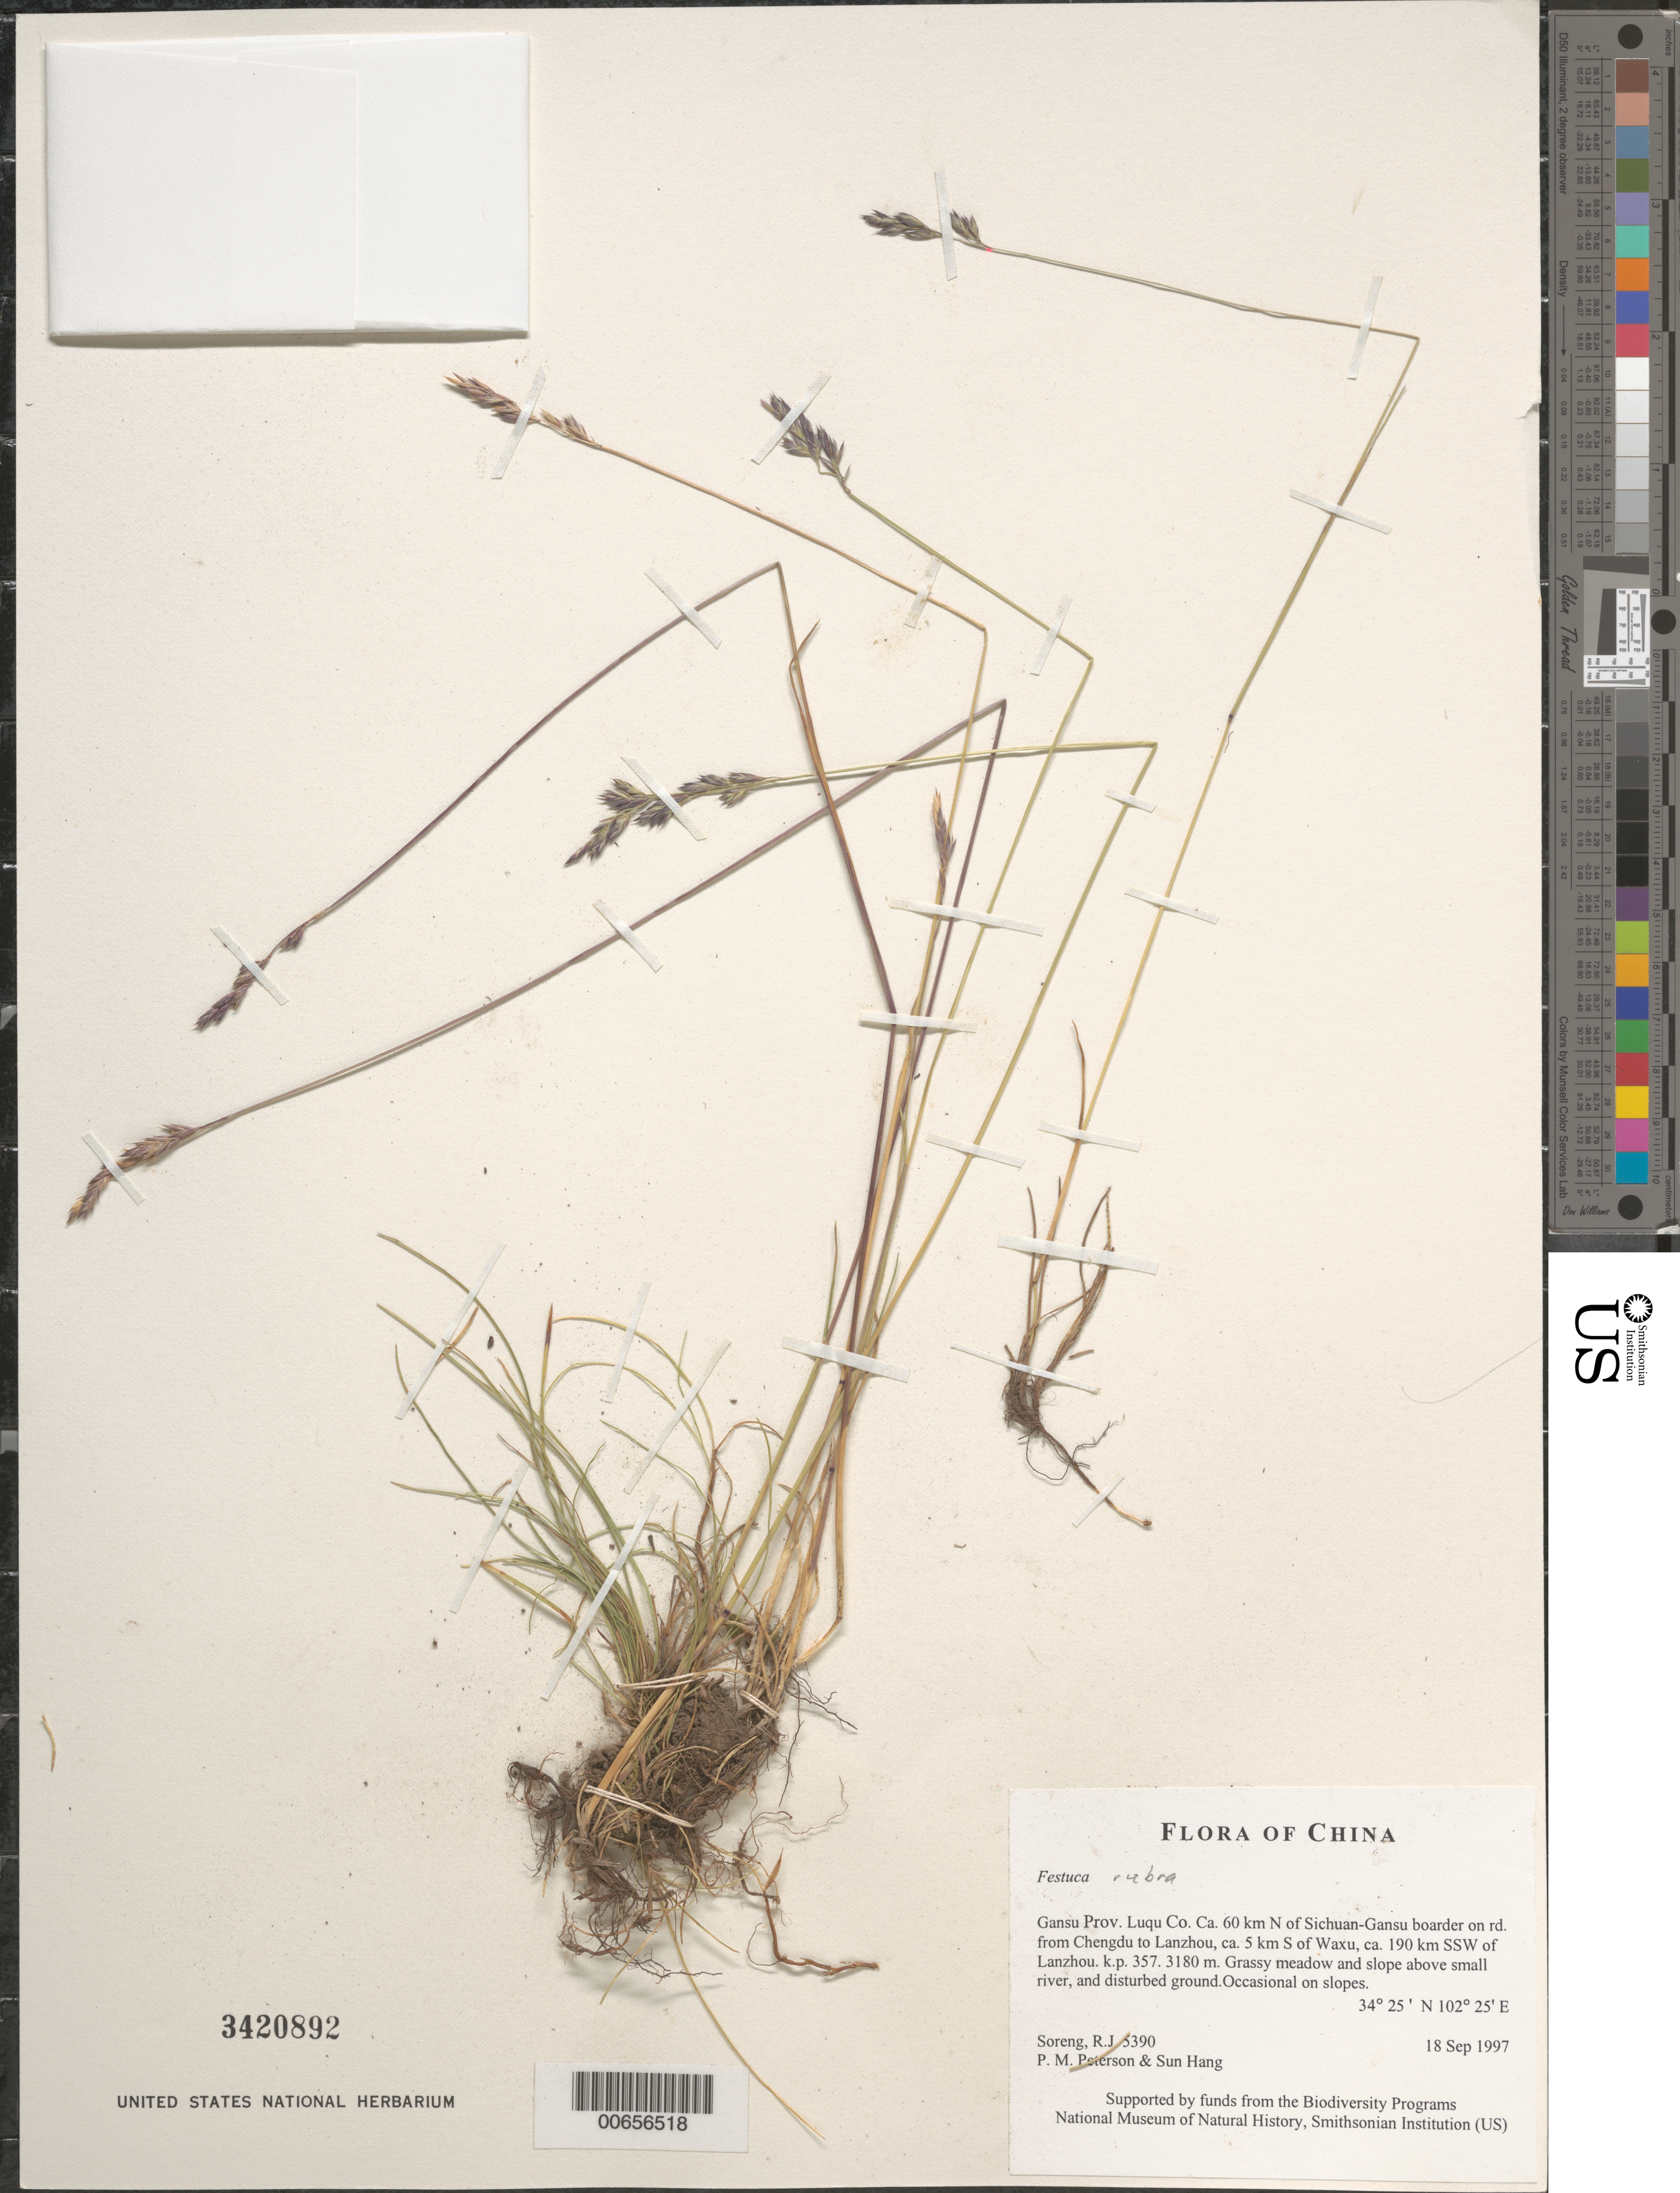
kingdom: Plantae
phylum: Tracheophyta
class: Liliopsida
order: Poales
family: Poaceae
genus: Festuca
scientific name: Festuca rubra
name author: L.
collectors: R. J. Soreng, P. M. Peterson & Sun Hang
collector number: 5390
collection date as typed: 18 Sep 1997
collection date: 1997-09-18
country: China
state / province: Gansu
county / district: Luqu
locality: Ca. 60 km N of Sichuan-Gansu boarder on rd. from Chengdu to Lanzhou, ca. 5 km S of Waxu, ca. 190 km SSW of Lanzhou. k.p. 357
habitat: Grassy meadow and slope above small river, and disturbed ground.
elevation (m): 3180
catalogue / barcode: US 3420892